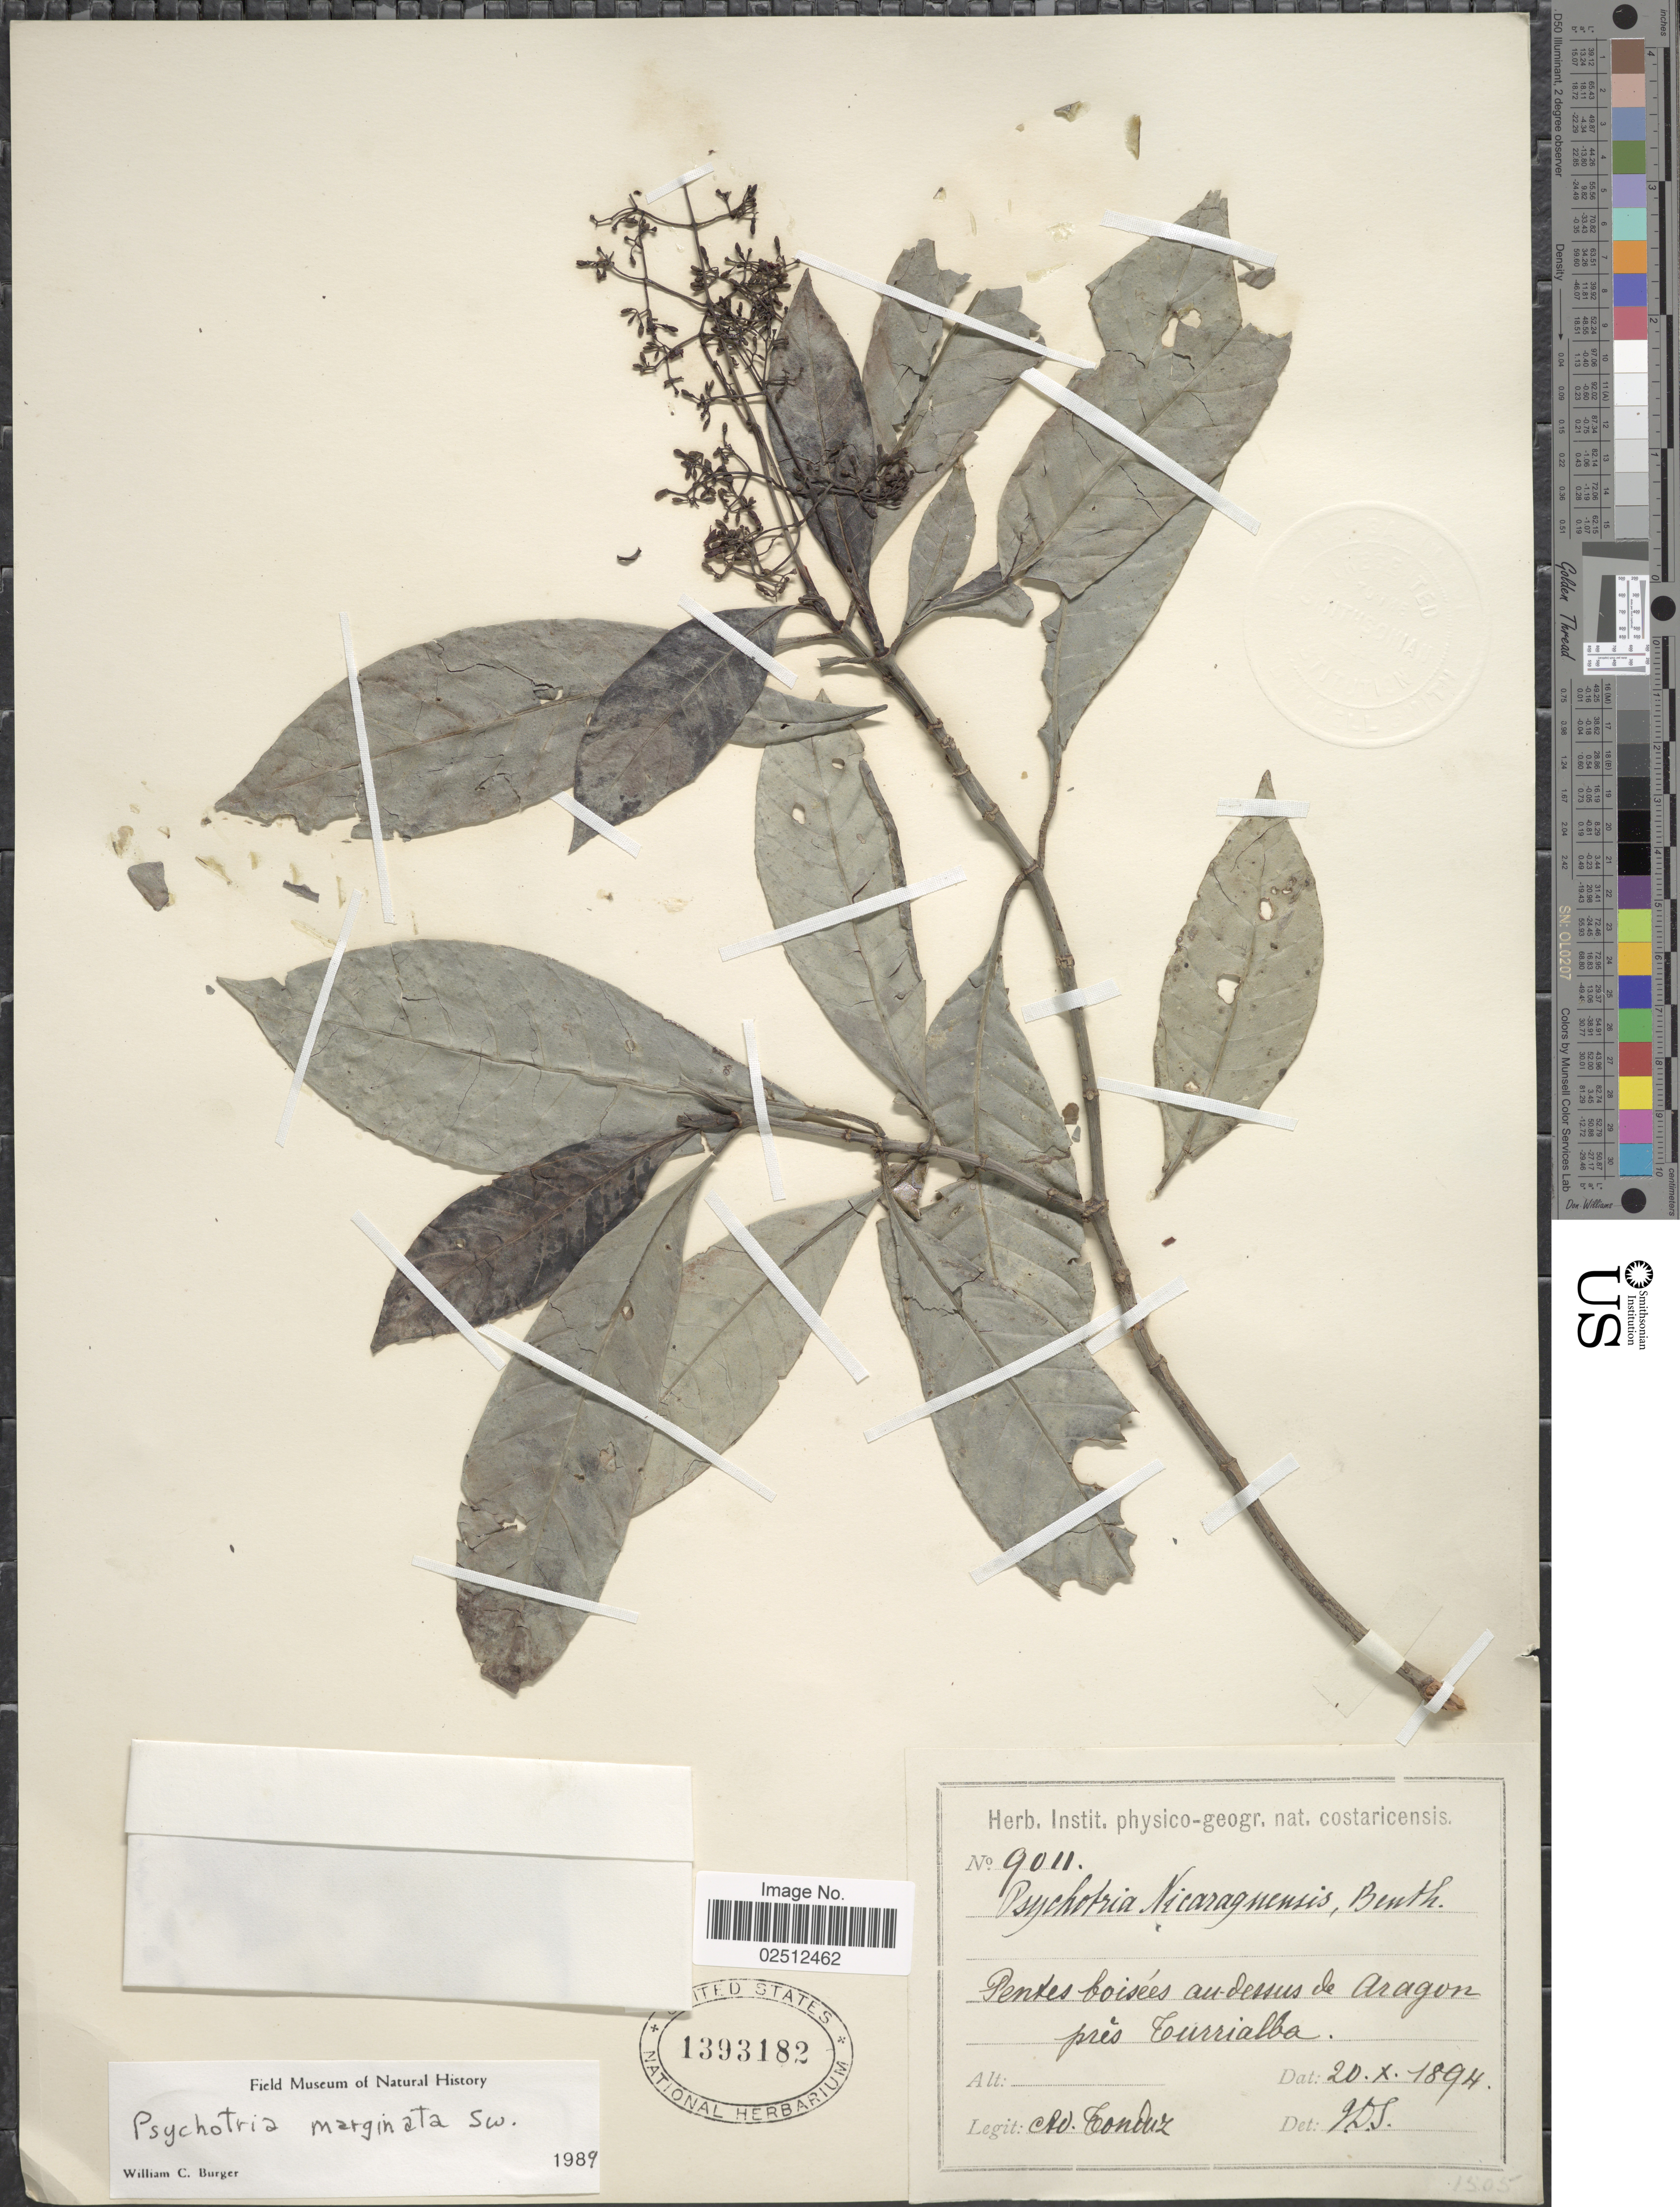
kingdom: Plantae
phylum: Tracheophyta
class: Magnoliopsida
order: Gentianales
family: Rubiaceae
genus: Psychotria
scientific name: Psychotria marginata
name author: Sw.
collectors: A. Tonduz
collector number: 9011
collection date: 1894-10-20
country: Costa Rica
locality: Pentes boisees au-dessus de Aragon, pres Turrialba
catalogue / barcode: US 1393182